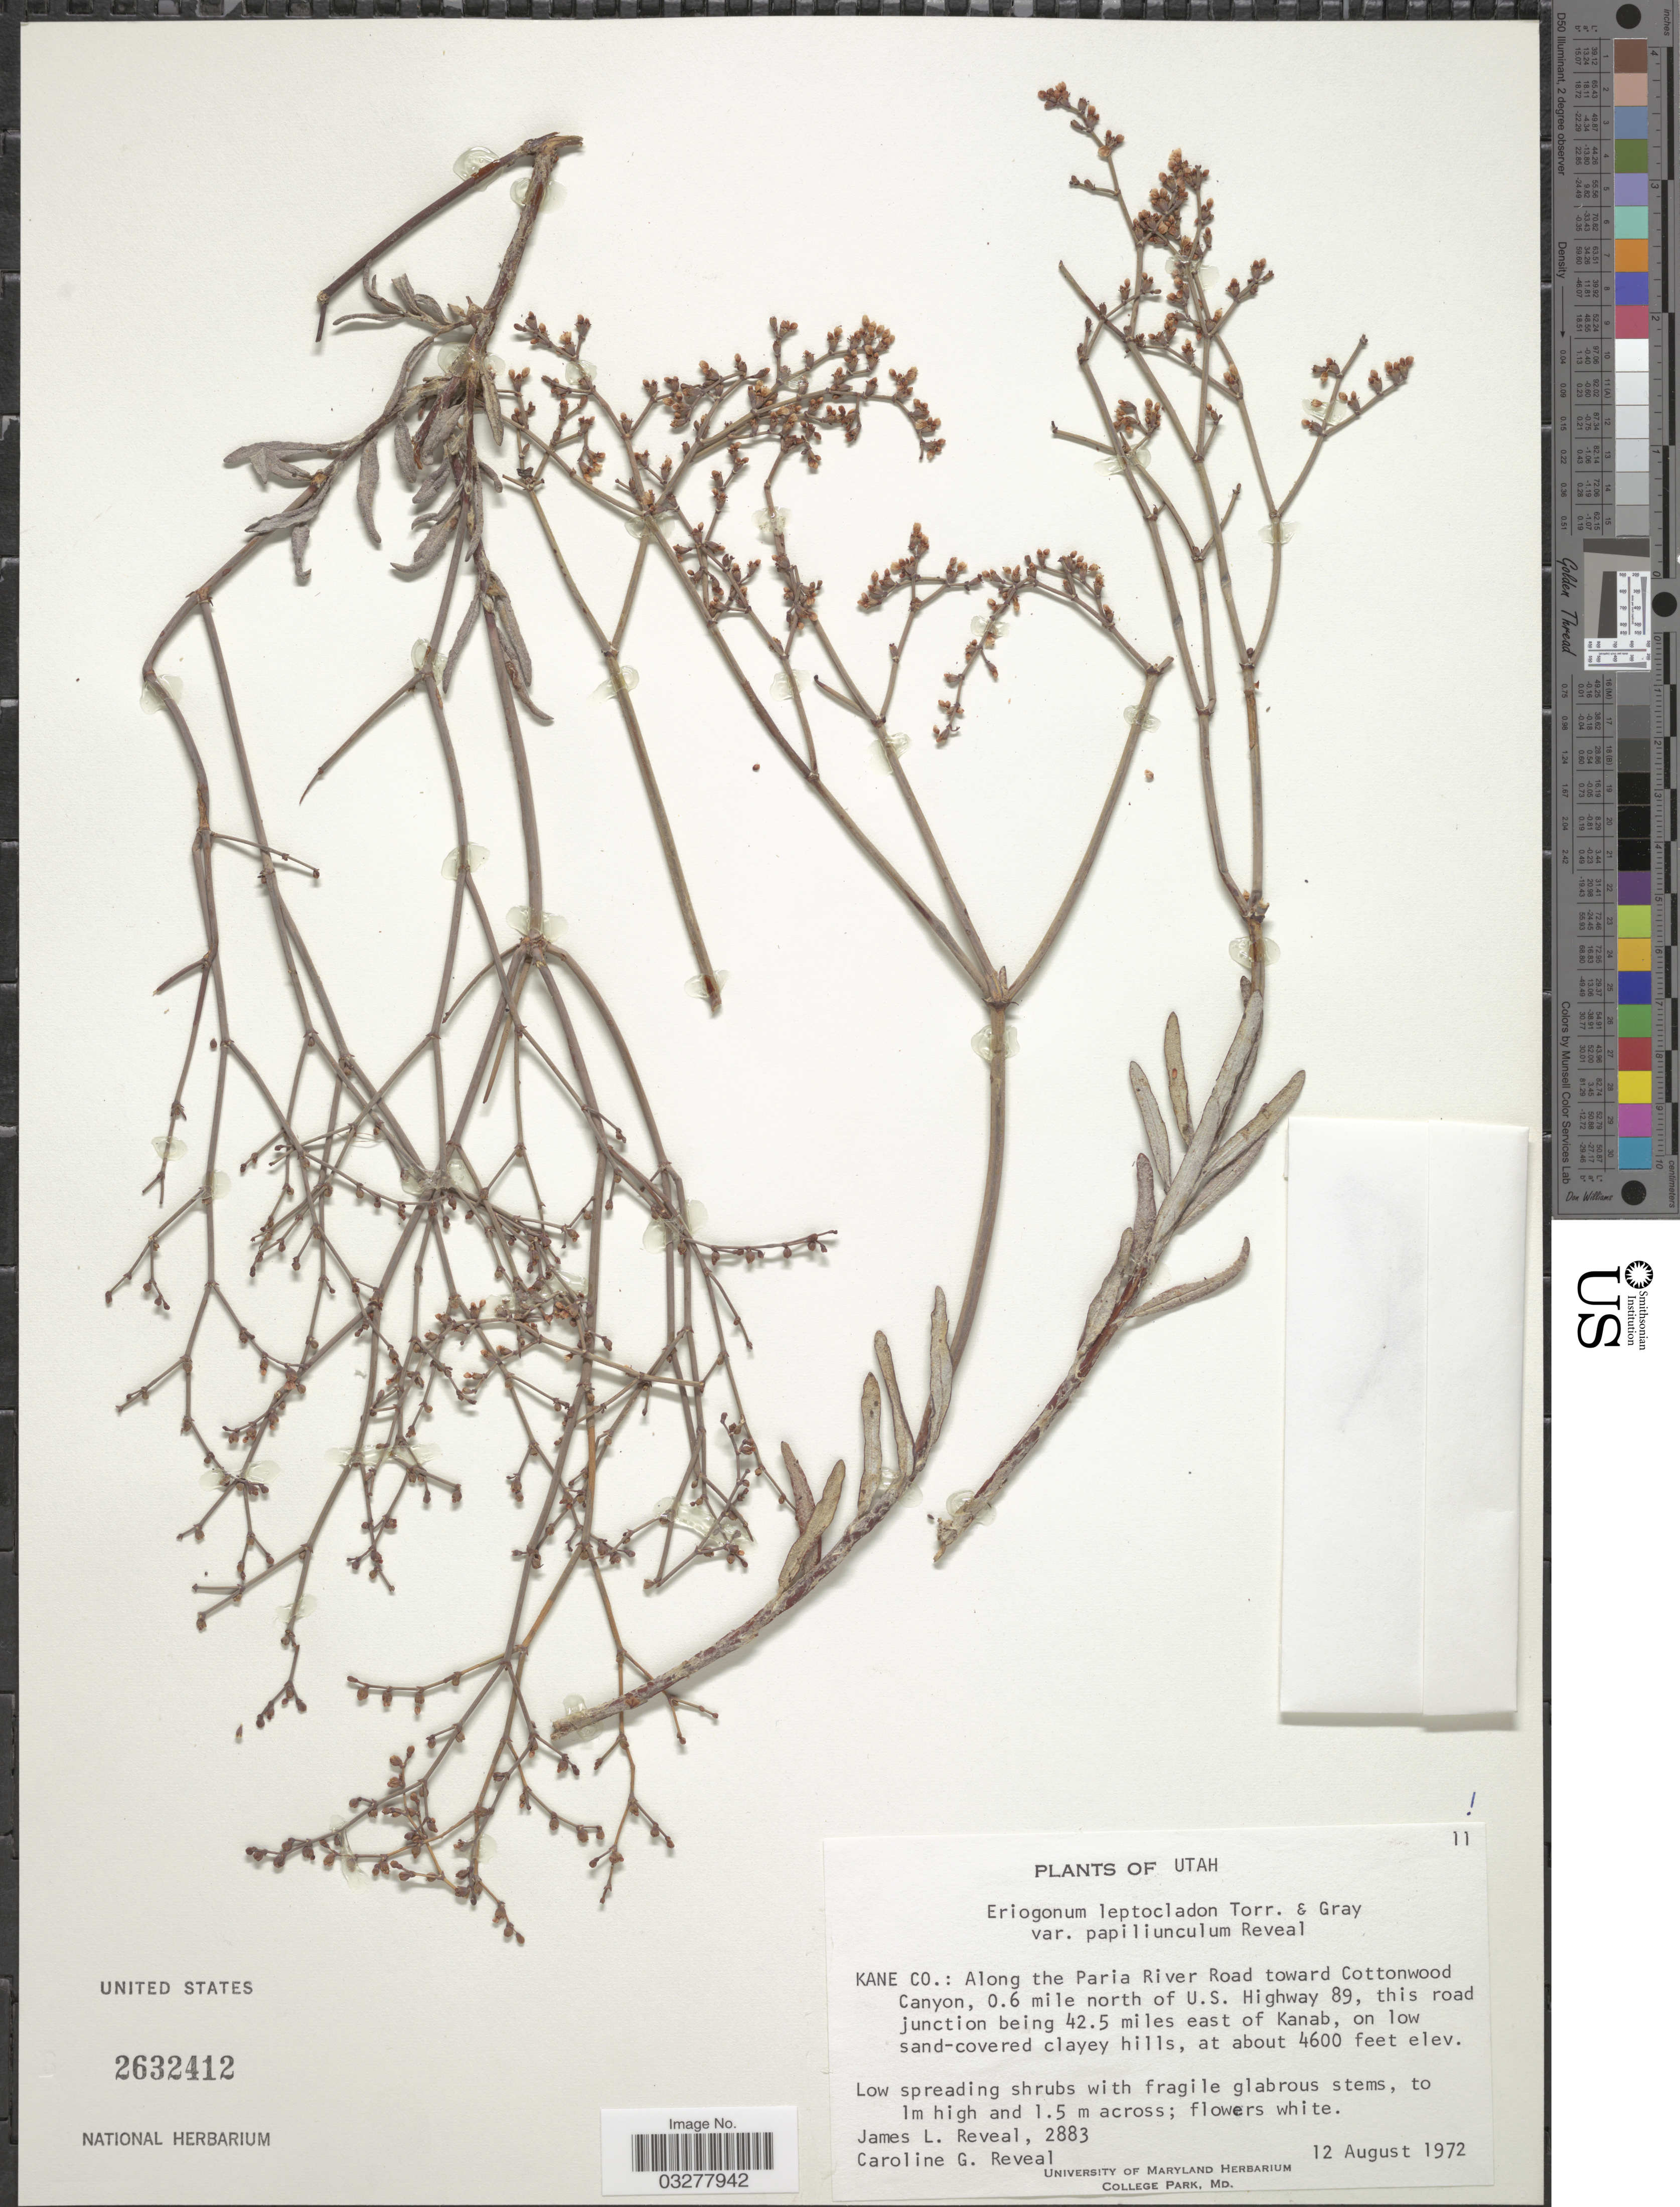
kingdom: Plantae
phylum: Tracheophyta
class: Magnoliopsida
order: Caryophyllales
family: Polygonaceae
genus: Eriogonum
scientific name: Eriogonum leptocladon var. papiliunculi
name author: Reveal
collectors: J. L. Reveal & C. G. Reveal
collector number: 2883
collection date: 1972-08-12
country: United States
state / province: Utah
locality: Kane Co.: Along the Paria River Road toward Cottonwood Canyon, 0.6 mile north of U.S. Highway 89, this road junction being 42.5 miles east of Kanab.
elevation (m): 1402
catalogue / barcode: US 2632412